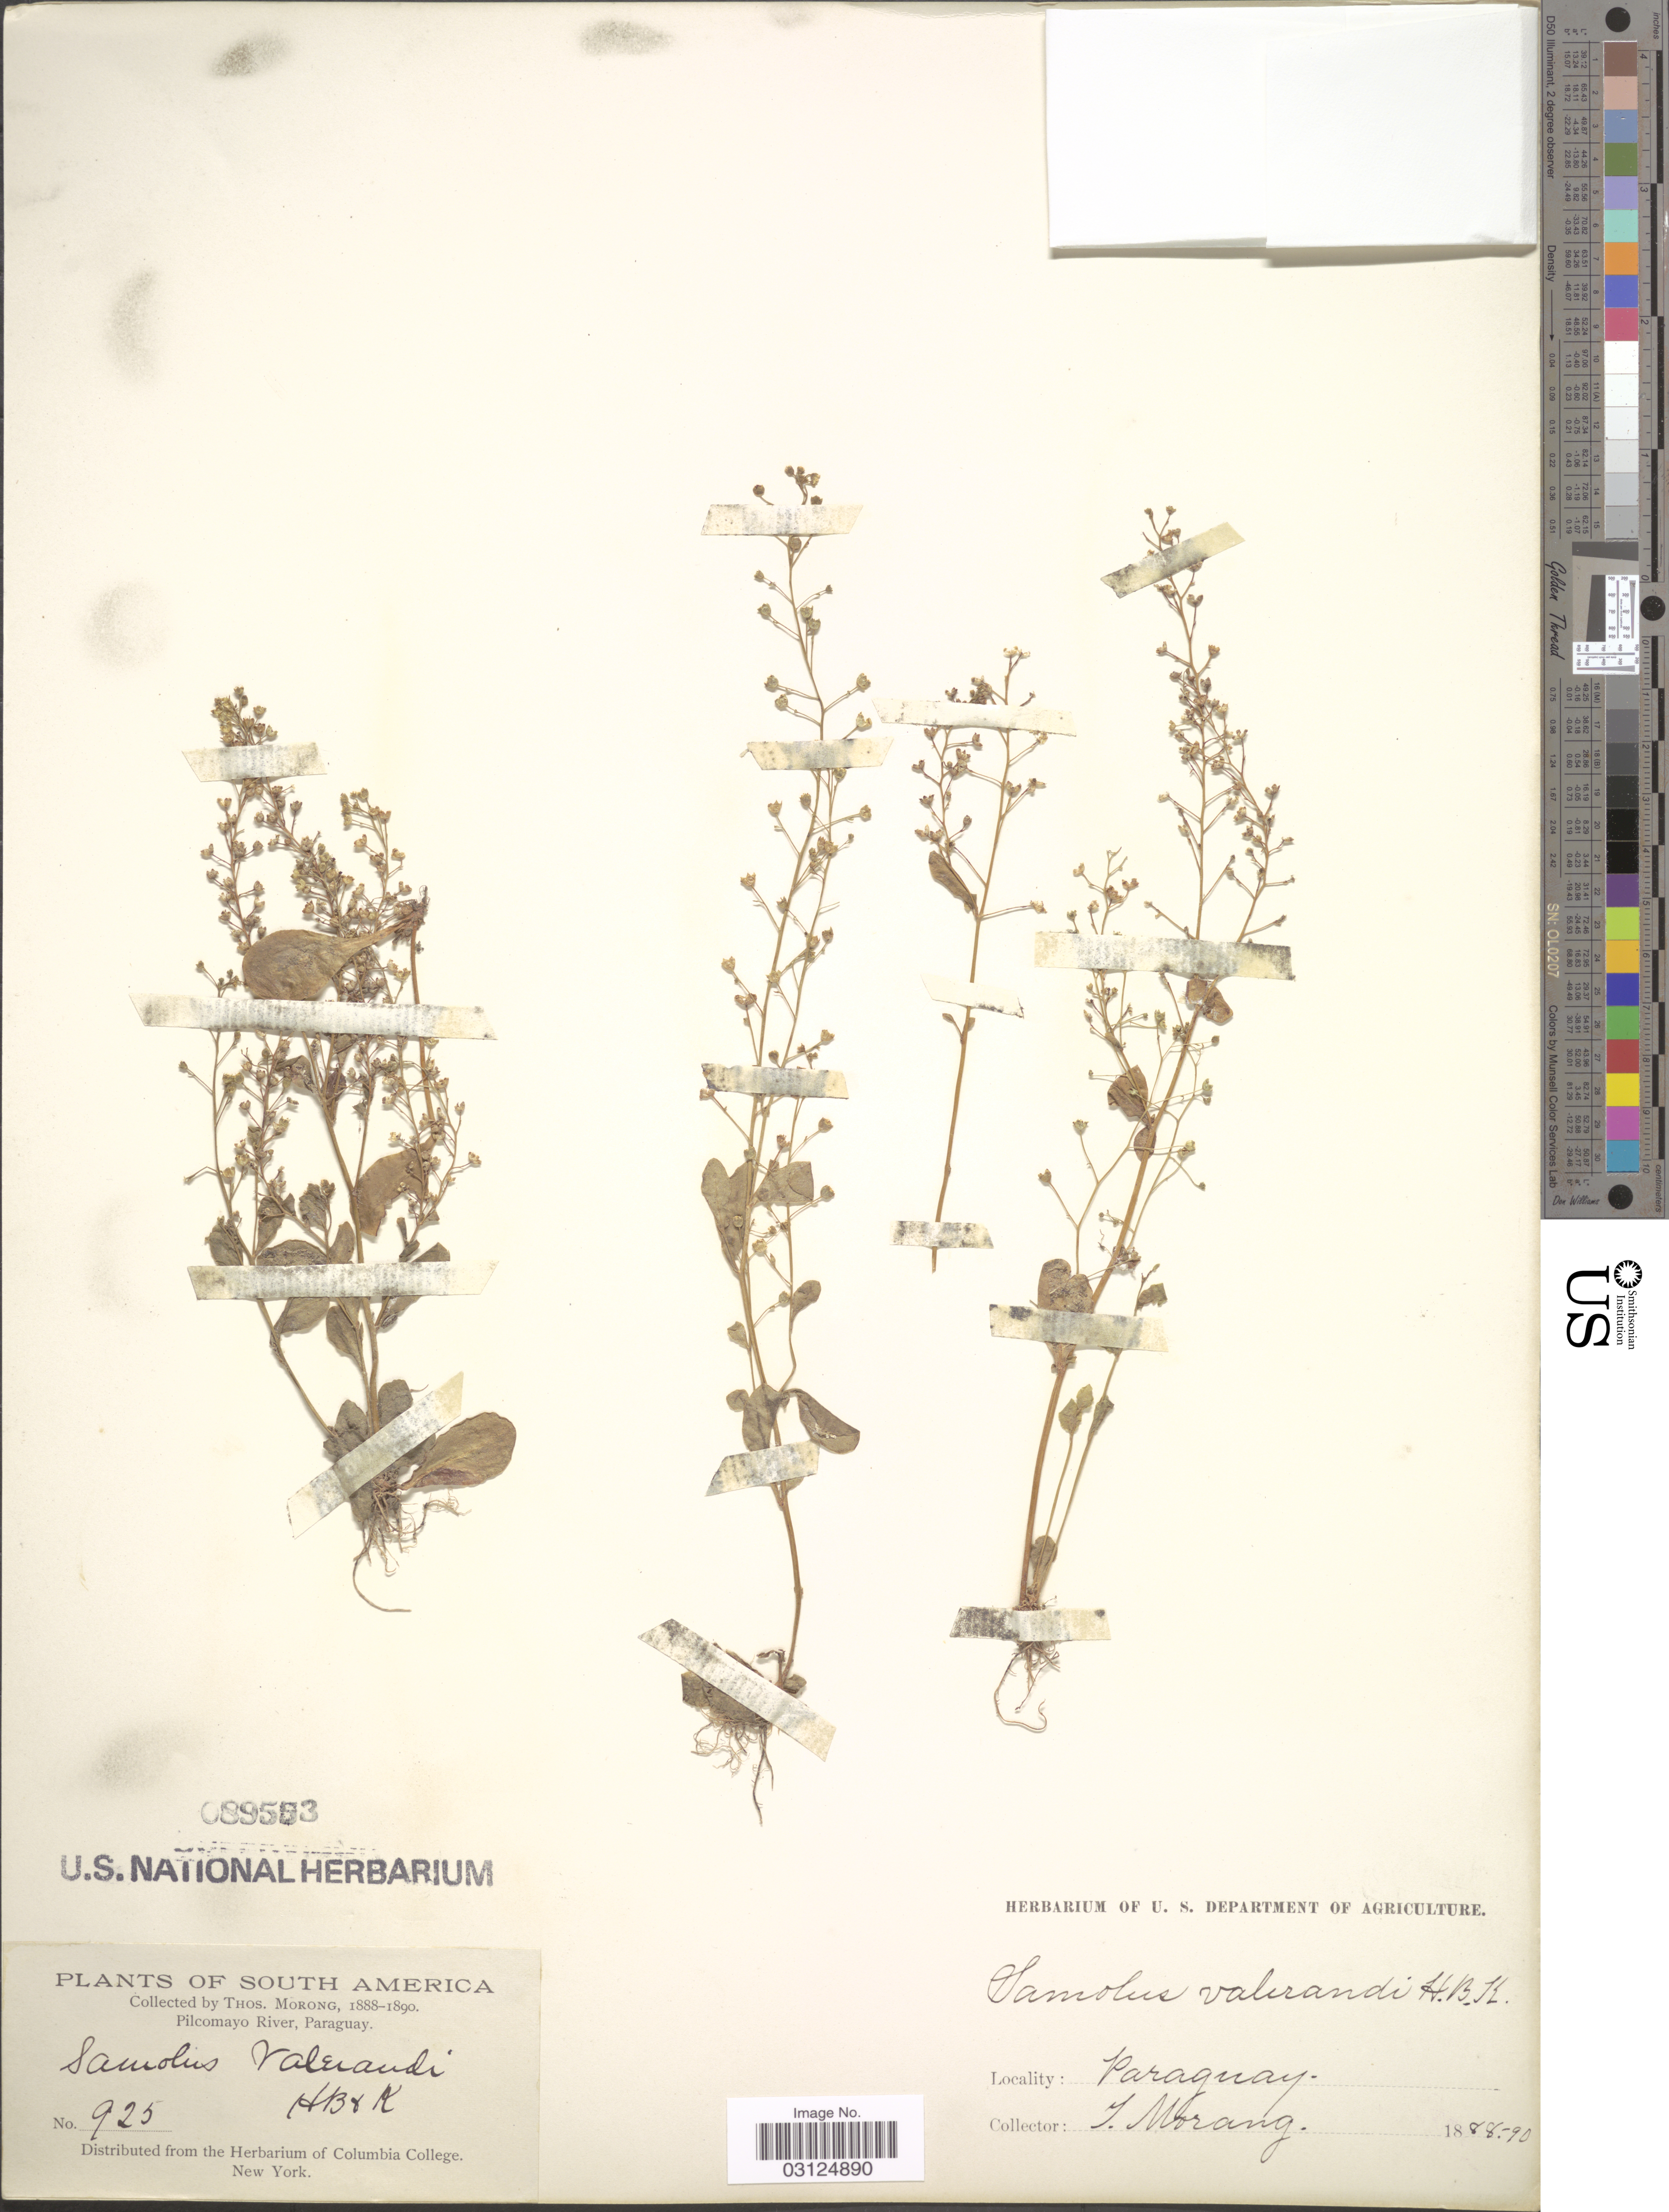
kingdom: Plantae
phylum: Tracheophyta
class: Magnoliopsida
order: Ericales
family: Primulaceae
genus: Samolus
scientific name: Samolus parviflorus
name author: Raf.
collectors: ex herb. T. Morong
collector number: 925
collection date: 1888/1890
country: Paraguay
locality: Pilcomayo River.